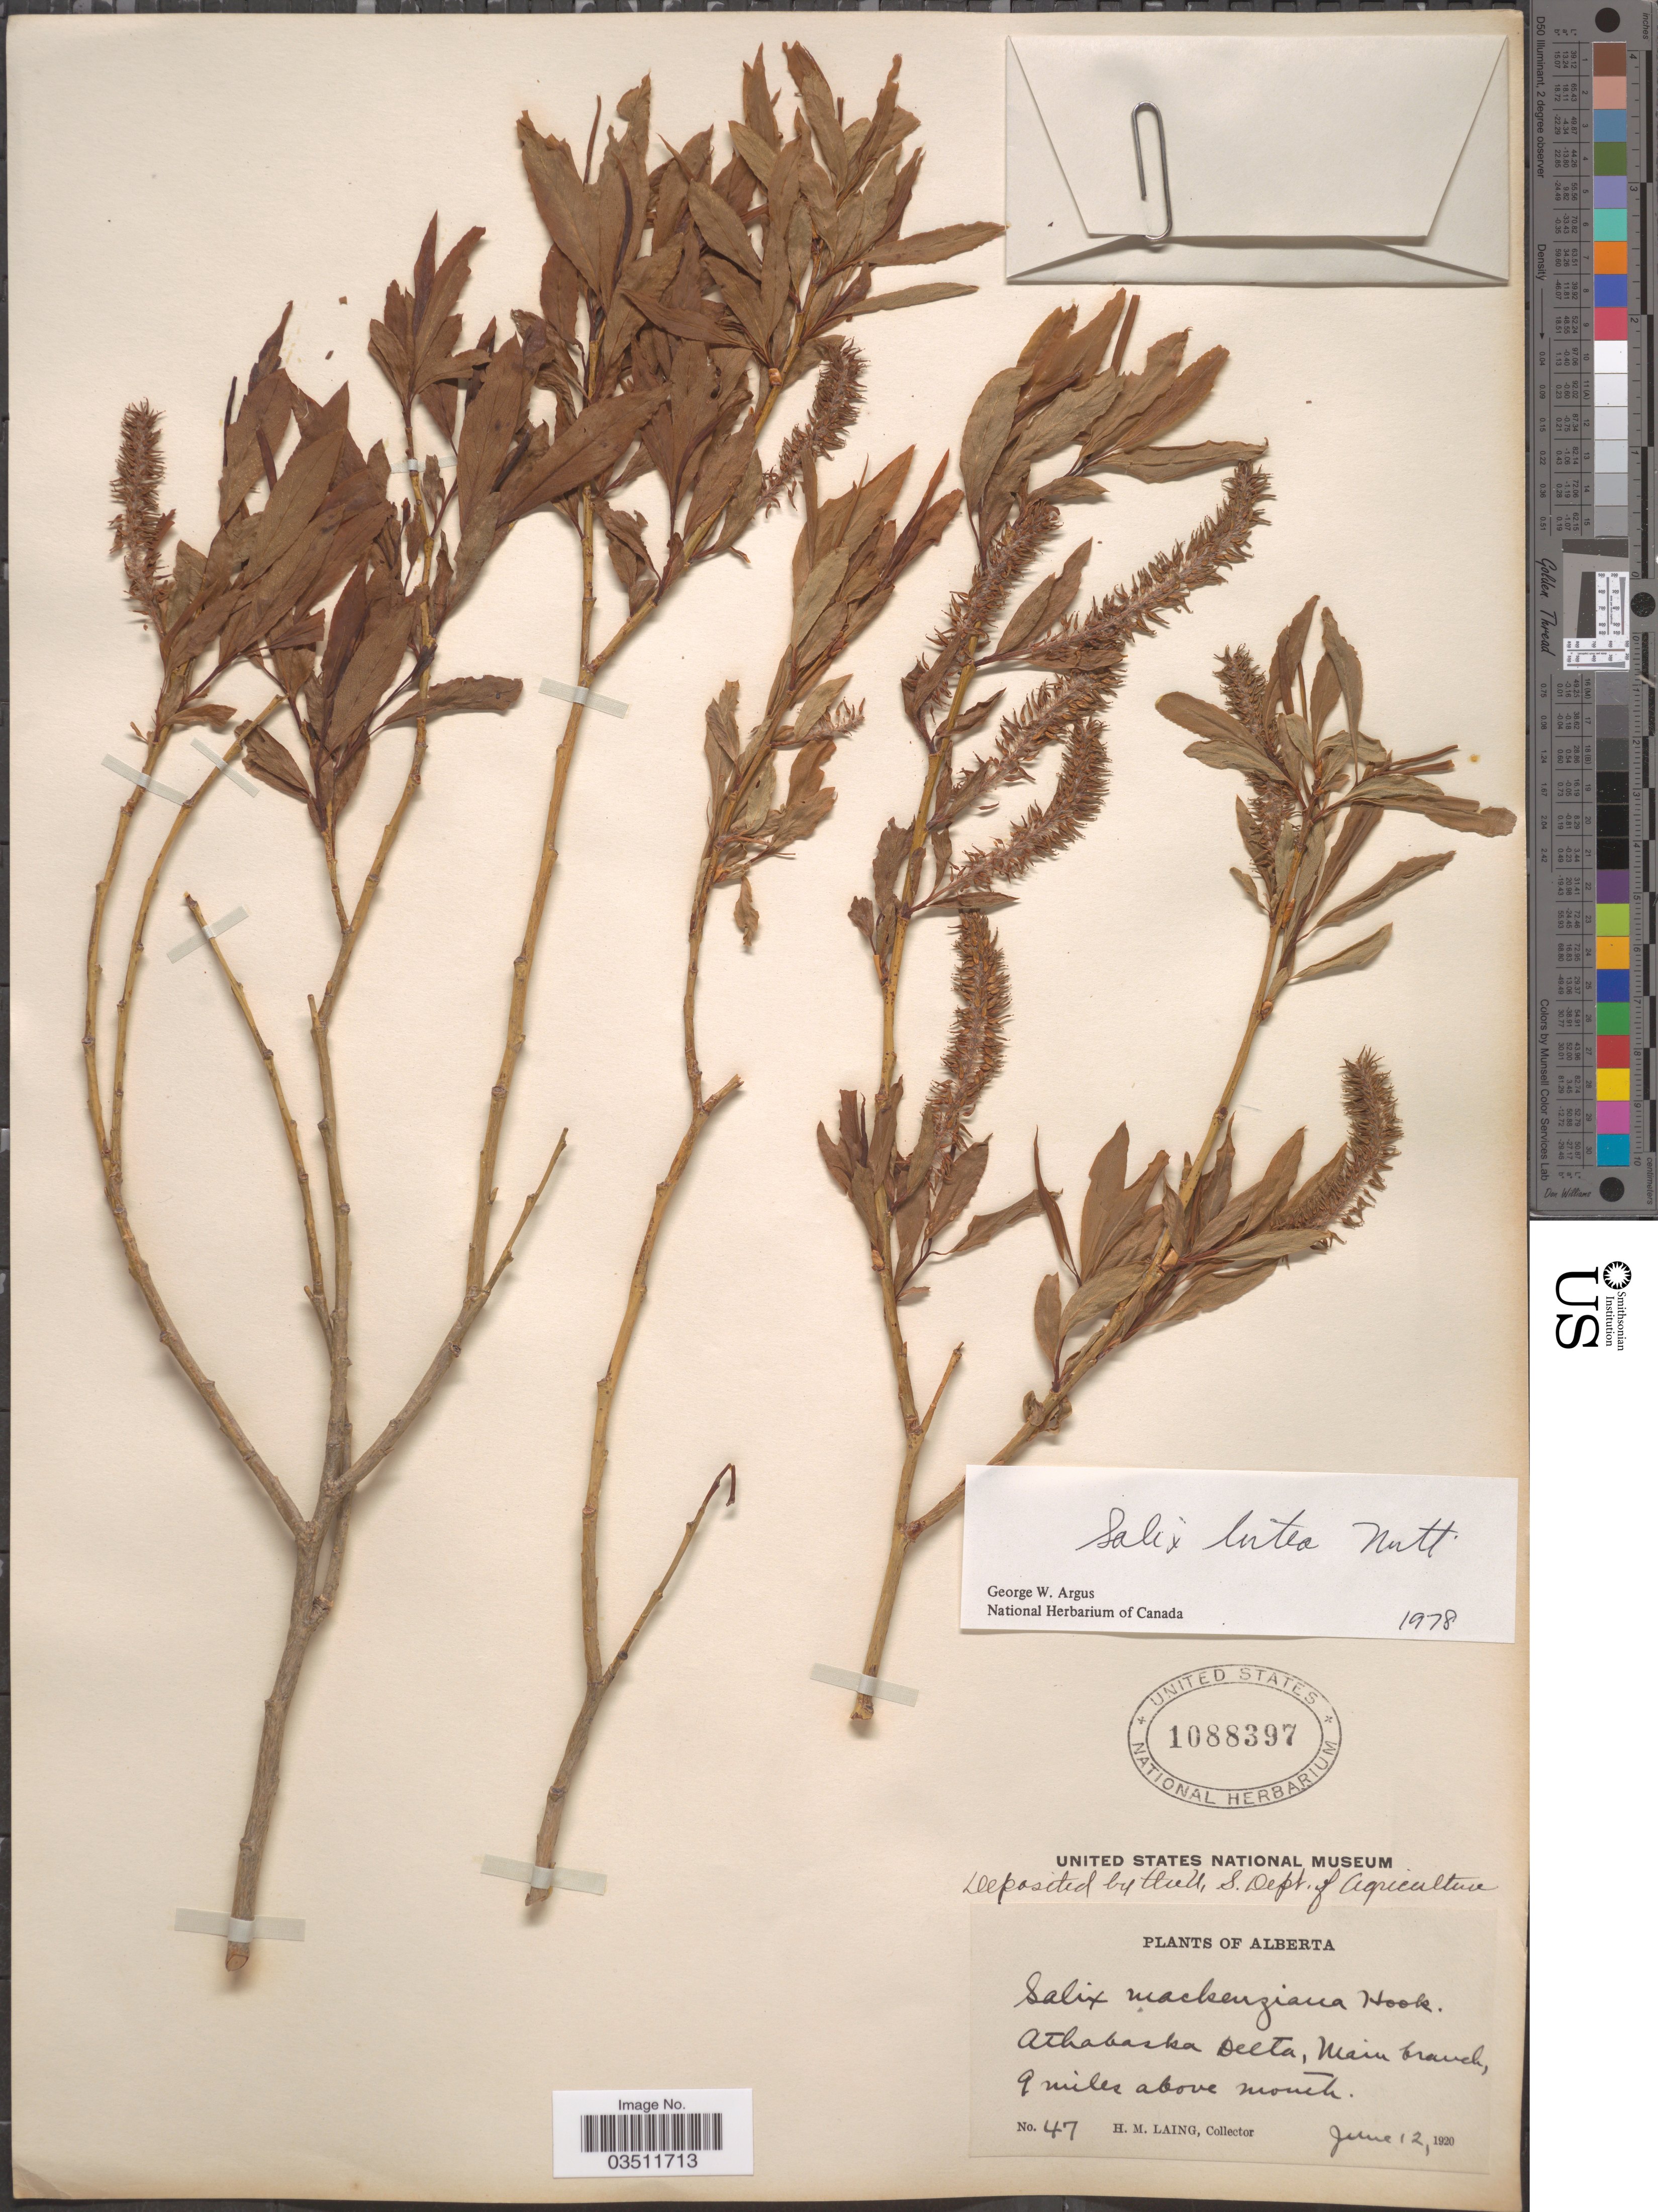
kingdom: Plantae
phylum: Tracheophyta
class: Magnoliopsida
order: Malpighiales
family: Salicaceae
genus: Salix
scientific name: Salix lutea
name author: Nutt.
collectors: H. Laing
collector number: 47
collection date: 1920-06-12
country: Canada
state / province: Alberta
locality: Athabaska Delta, Main branch, 9 miles above mouth.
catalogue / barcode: US 1088397